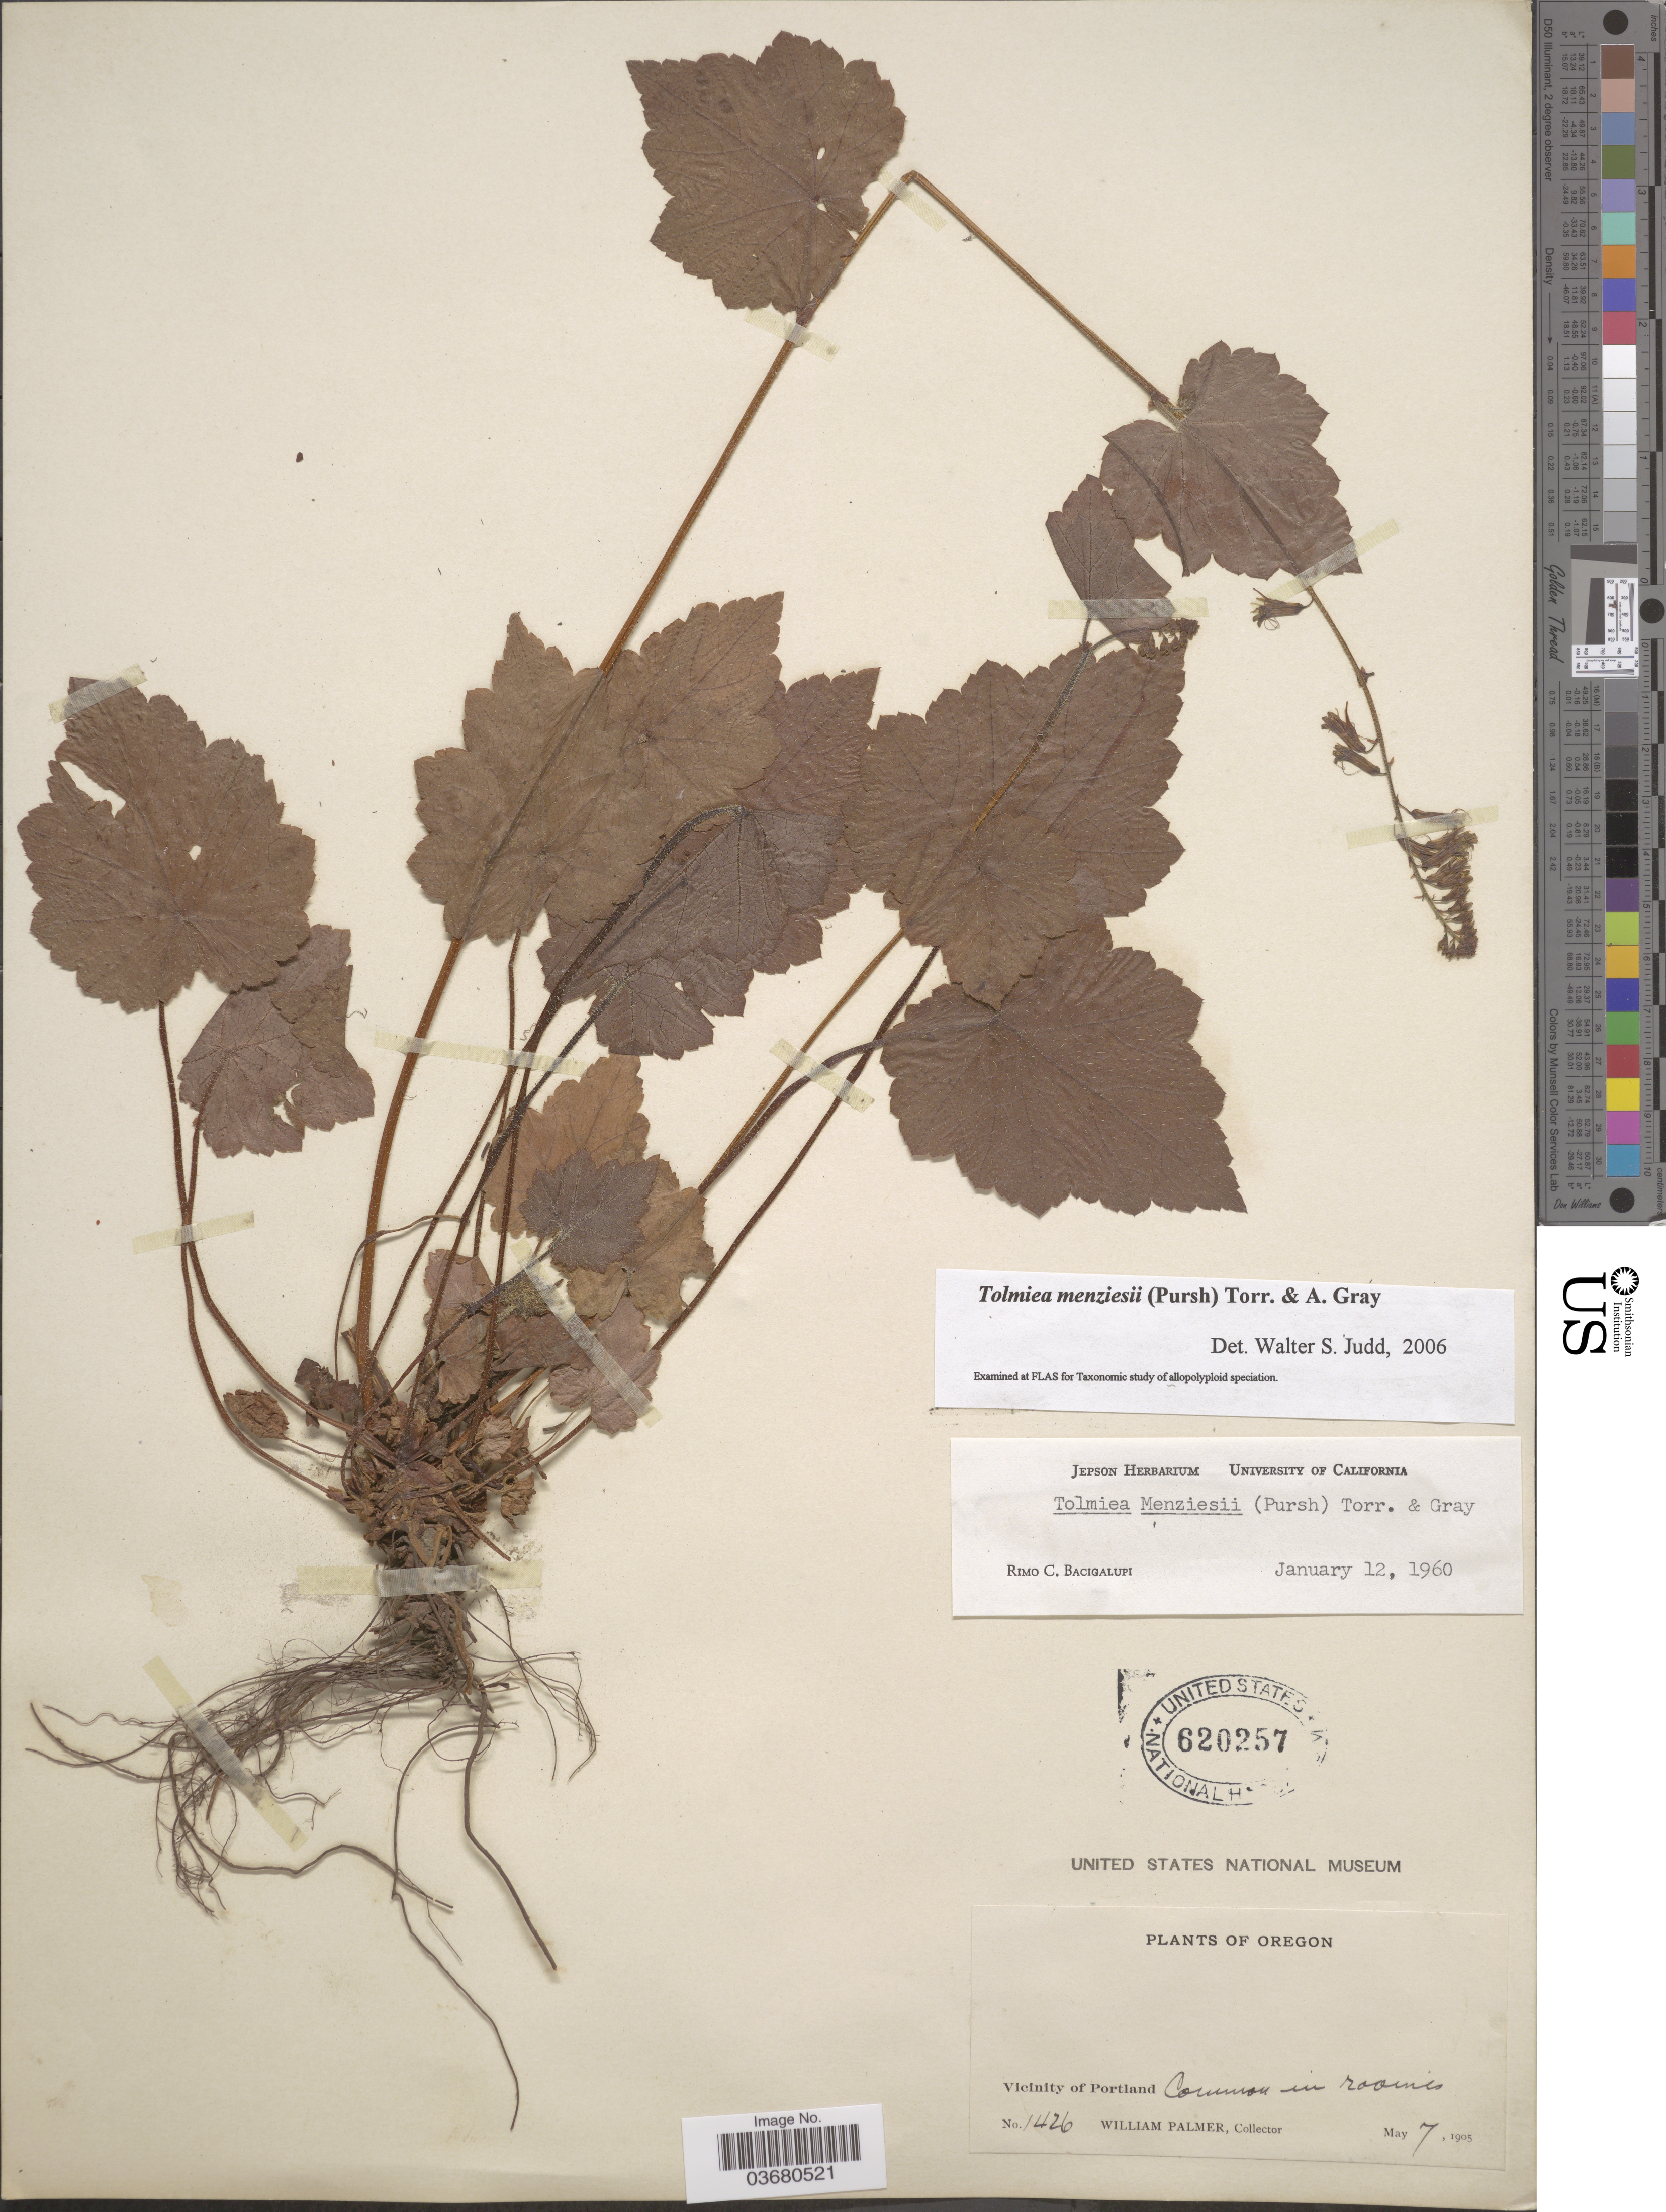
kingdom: Plantae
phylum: Tracheophyta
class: Magnoliopsida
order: Saxifragales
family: Saxifragaceae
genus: Tolmiea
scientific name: Tolmiea menziesii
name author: (Pursh) Torr. & A. Gray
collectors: W. Palmer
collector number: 1426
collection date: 1905-05-07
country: United States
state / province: Oregon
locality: Vicinity of Portland.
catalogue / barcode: US 620257